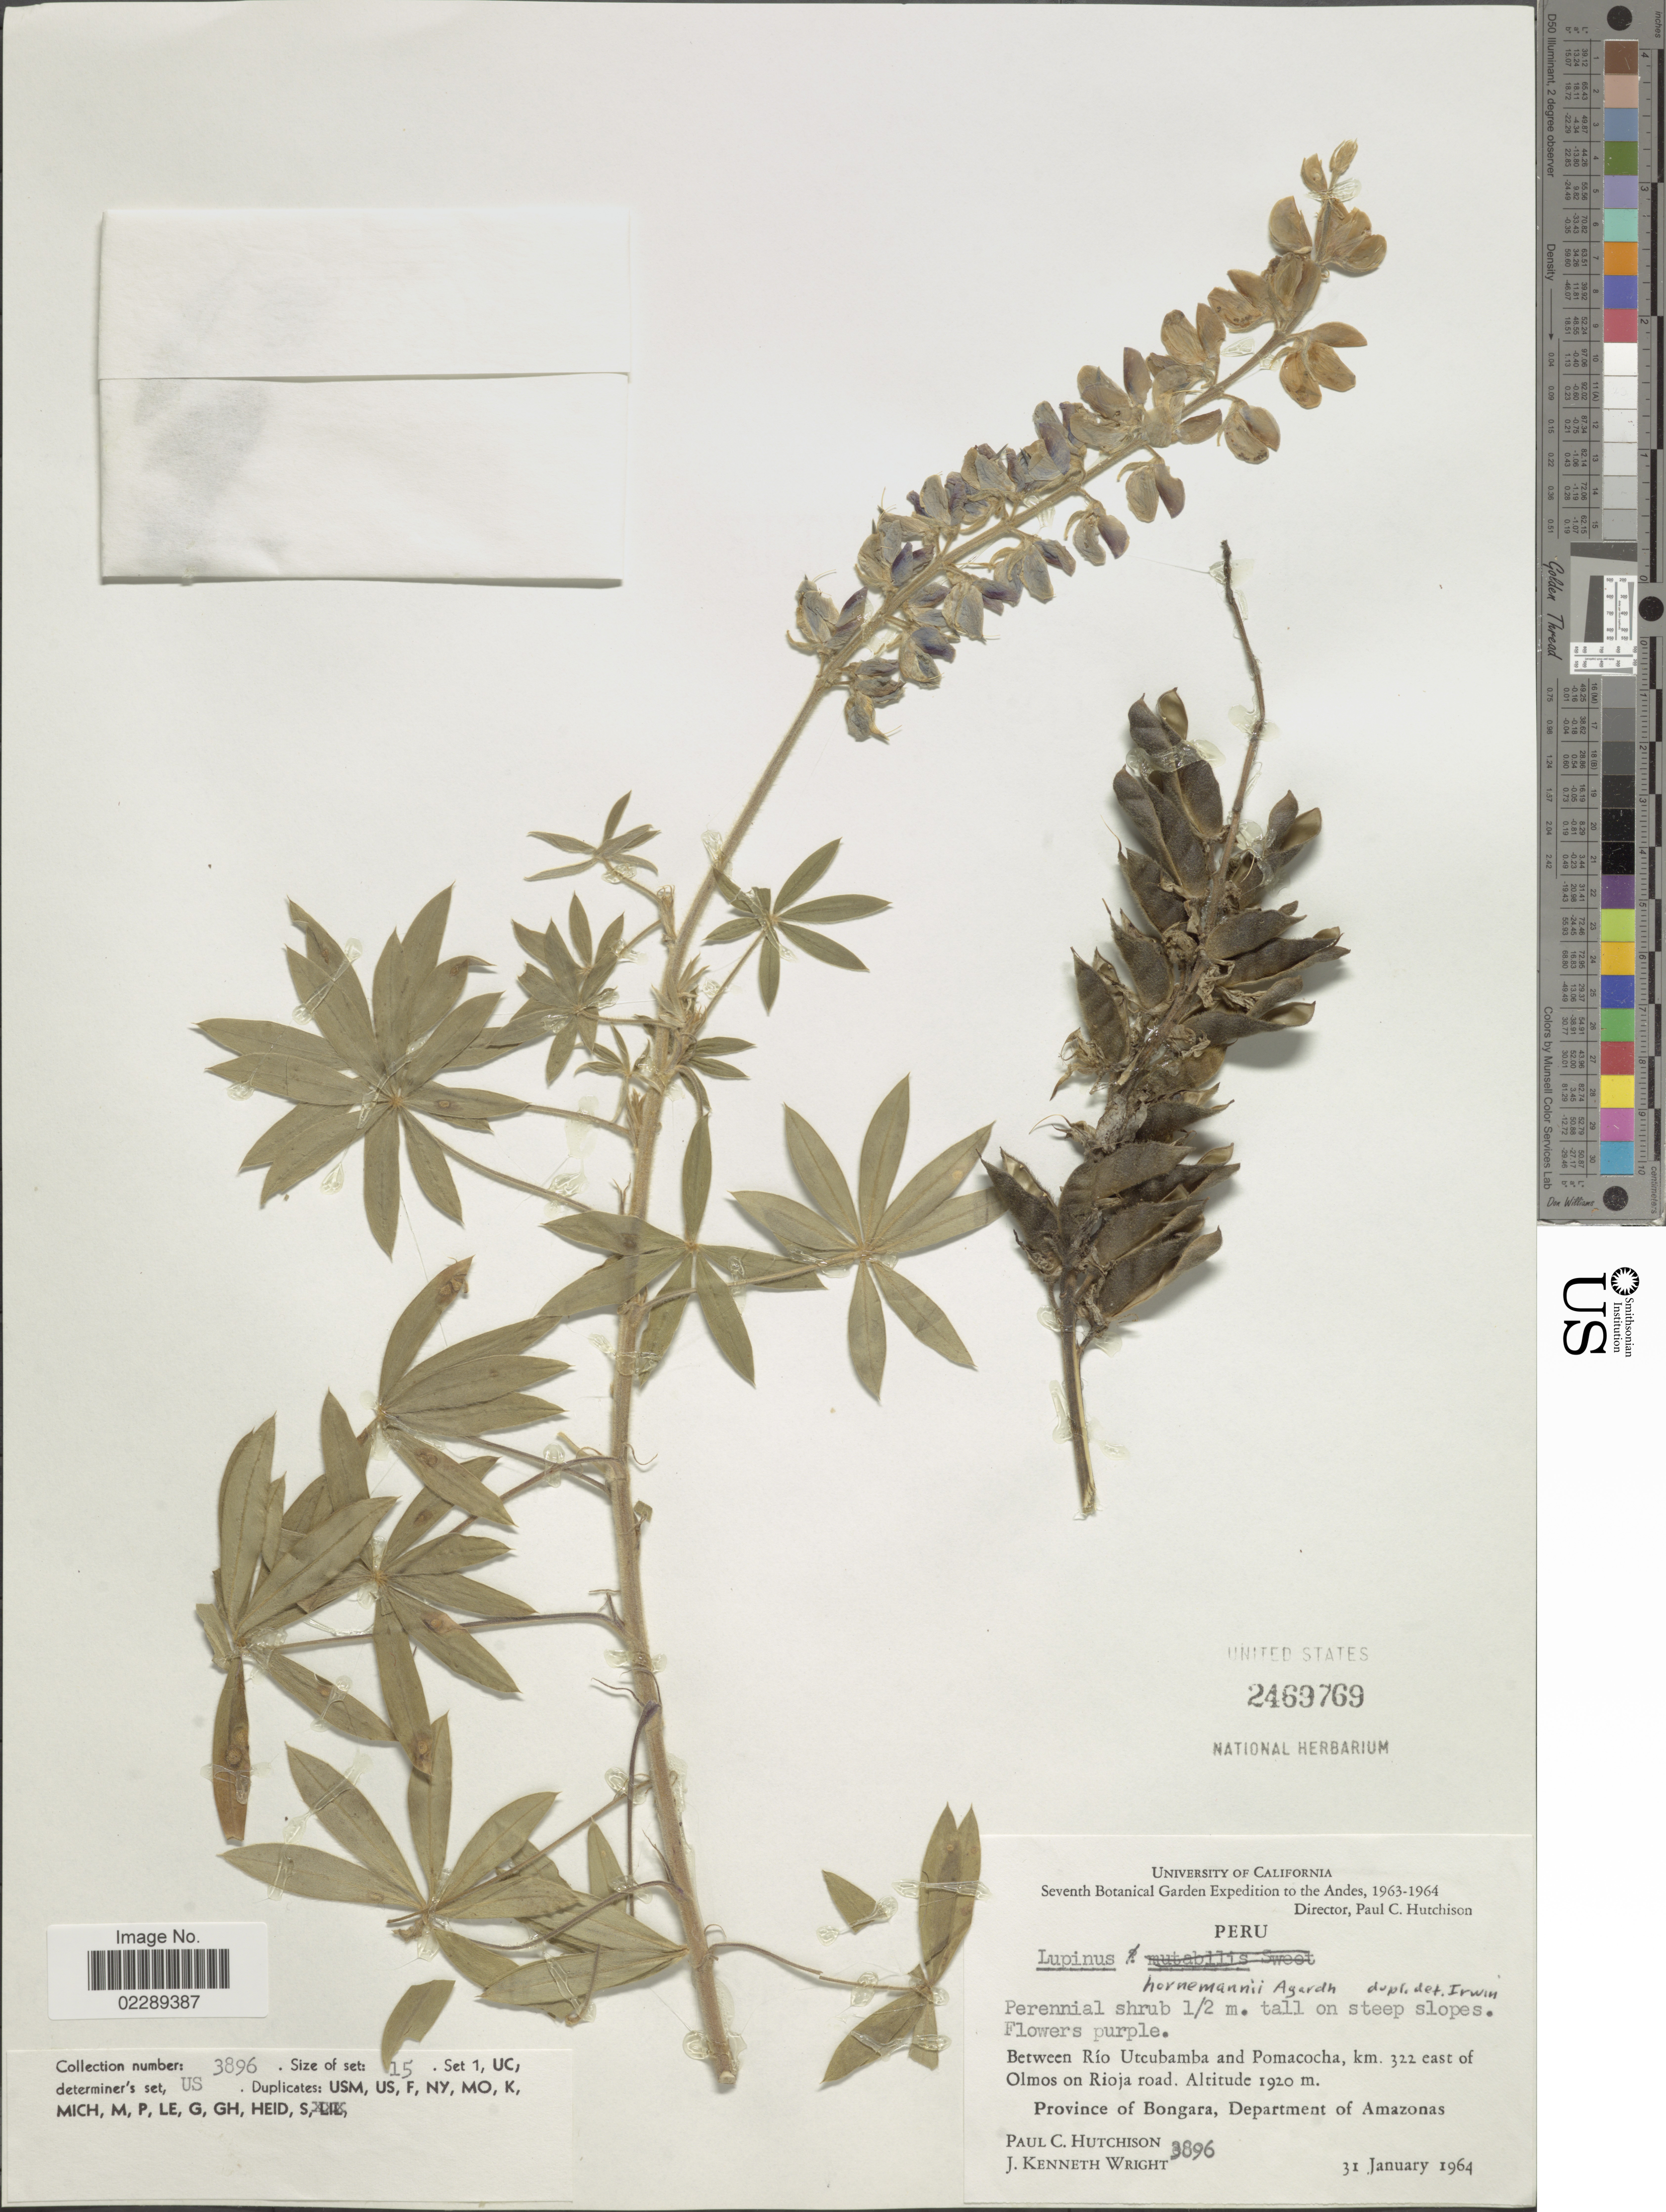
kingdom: Plantae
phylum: Tracheophyta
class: Magnoliopsida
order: Fabales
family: Fabaceae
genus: Lupinus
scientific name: Lupinus hornemanni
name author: J. Agardh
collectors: P. C. Hutchison & J. K. Wright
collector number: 3896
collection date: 1964-01-31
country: Peru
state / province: Amazonas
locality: Between Río Utcubamba and Pomacocha, km. 322 east of Olmos on Rioja road. Province of Bongara, Department of Amazonas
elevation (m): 1920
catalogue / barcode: US 2469769